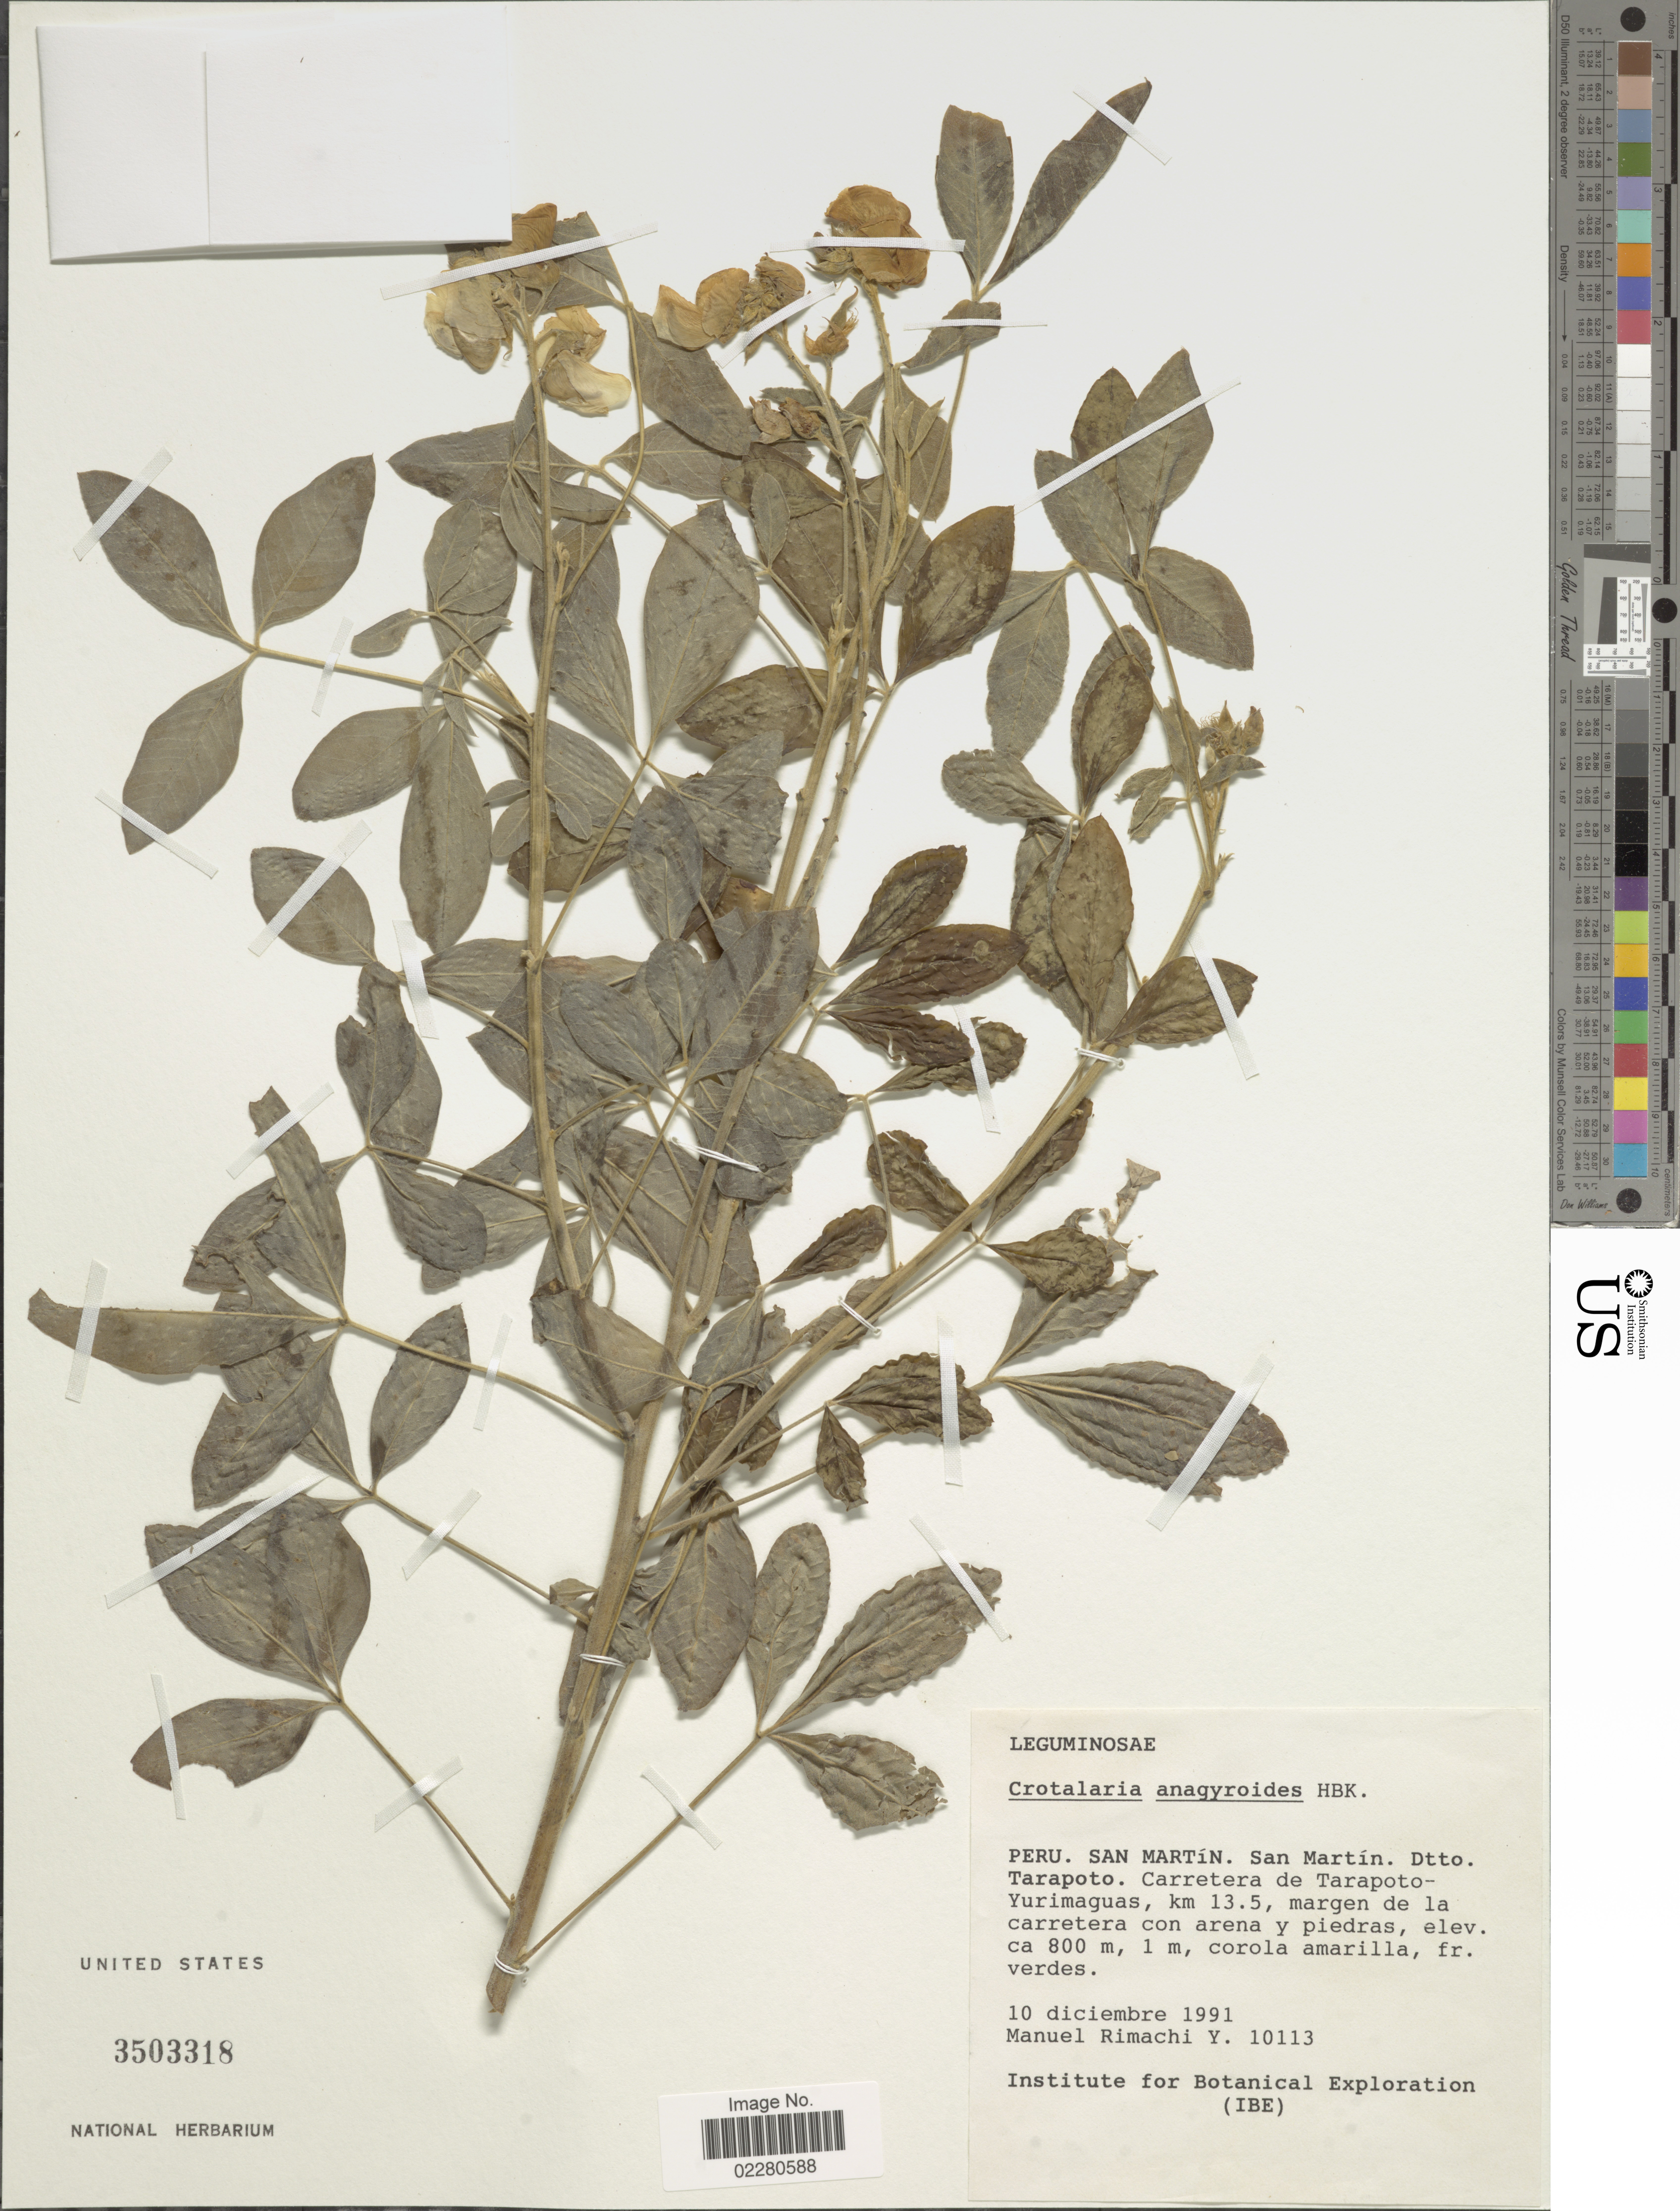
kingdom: Plantae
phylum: Tracheophyta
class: Magnoliopsida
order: Fabales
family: Fabaceae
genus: Crotalaria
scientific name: Crotalaria anagyroides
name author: Kunth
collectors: M. Rimachi Y.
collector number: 10113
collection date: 1991-12-10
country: Peru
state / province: San Martín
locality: Peru. San Martín. San Martín. Dtto. Tarapoto. Carretera de Tarapoto-Yurimaguas, km 13.5, margen de la carretera con arena y piedras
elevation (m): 800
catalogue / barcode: US 3503318